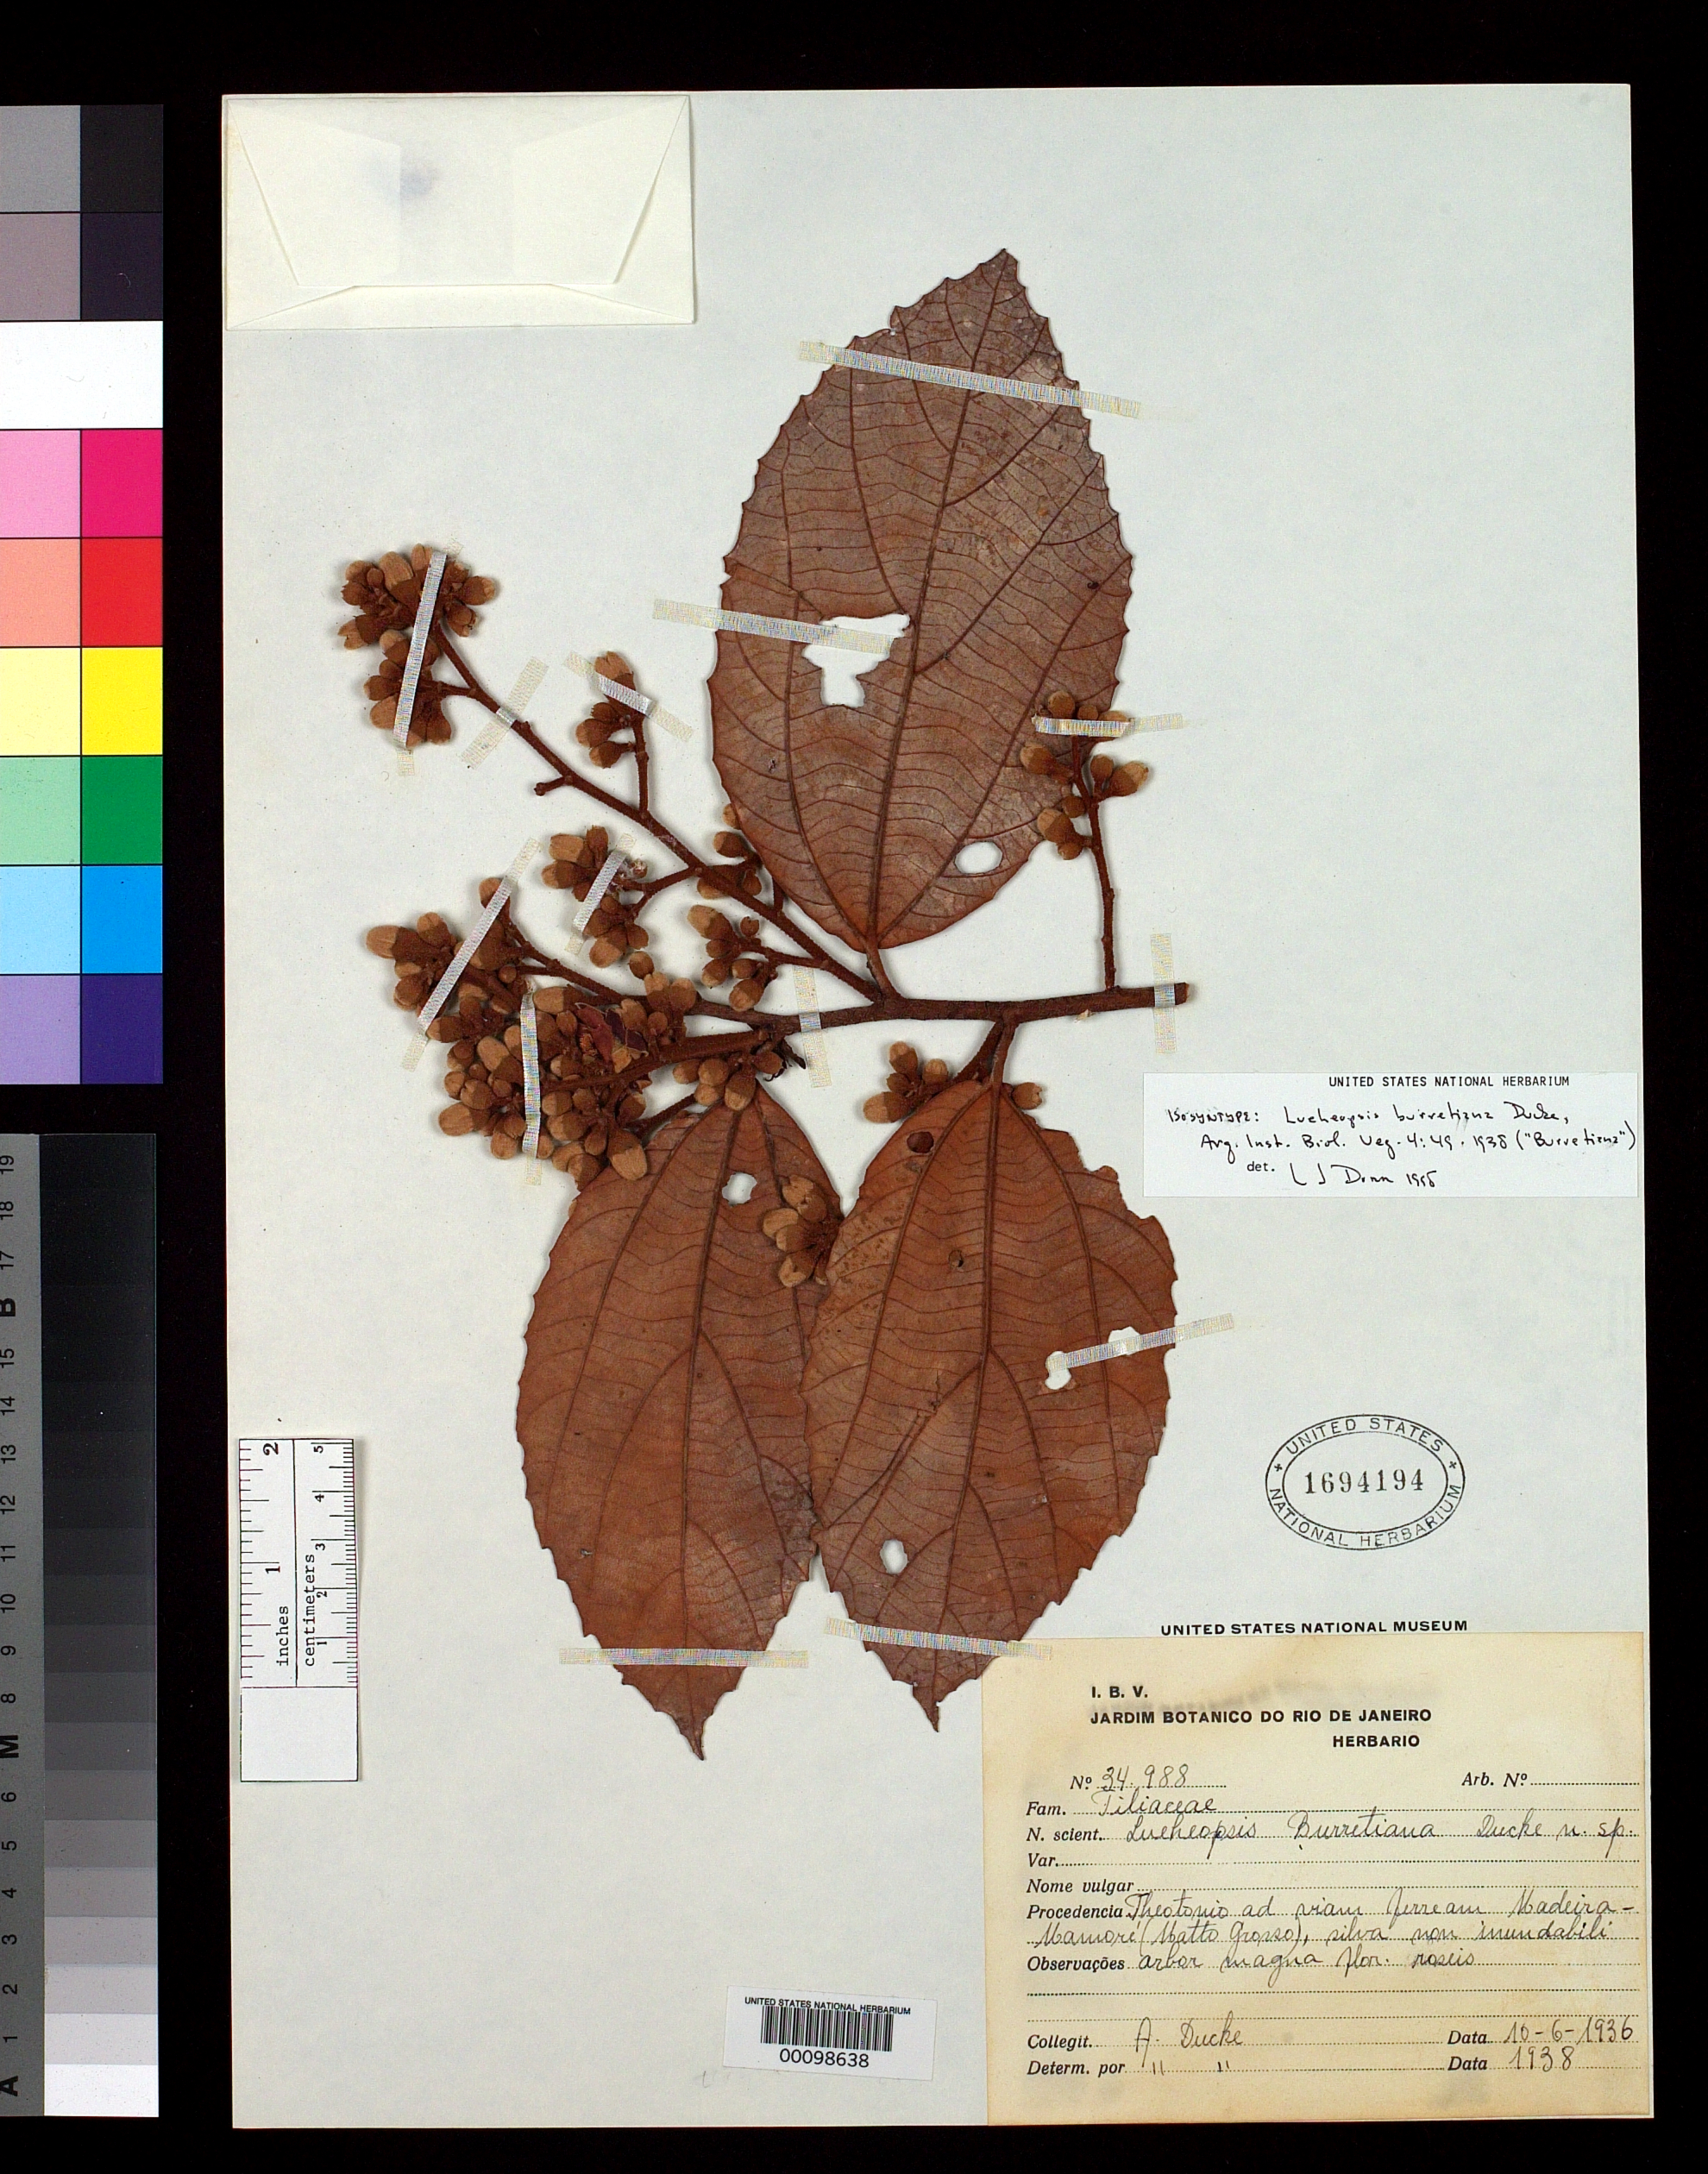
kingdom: Plantae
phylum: Tracheophyta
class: Magnoliopsida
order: Malvales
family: Malvaceae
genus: Lueheopsis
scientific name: Lueheopsis burretiana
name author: Ducke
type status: Isosyntype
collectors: A. Ducke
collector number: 34988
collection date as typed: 10 Jun 1936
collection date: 1936-06-10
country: Brazil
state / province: Mato Grosso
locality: Theotorio as Viam Ferream, Madeira-Manori.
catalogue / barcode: US 1694194